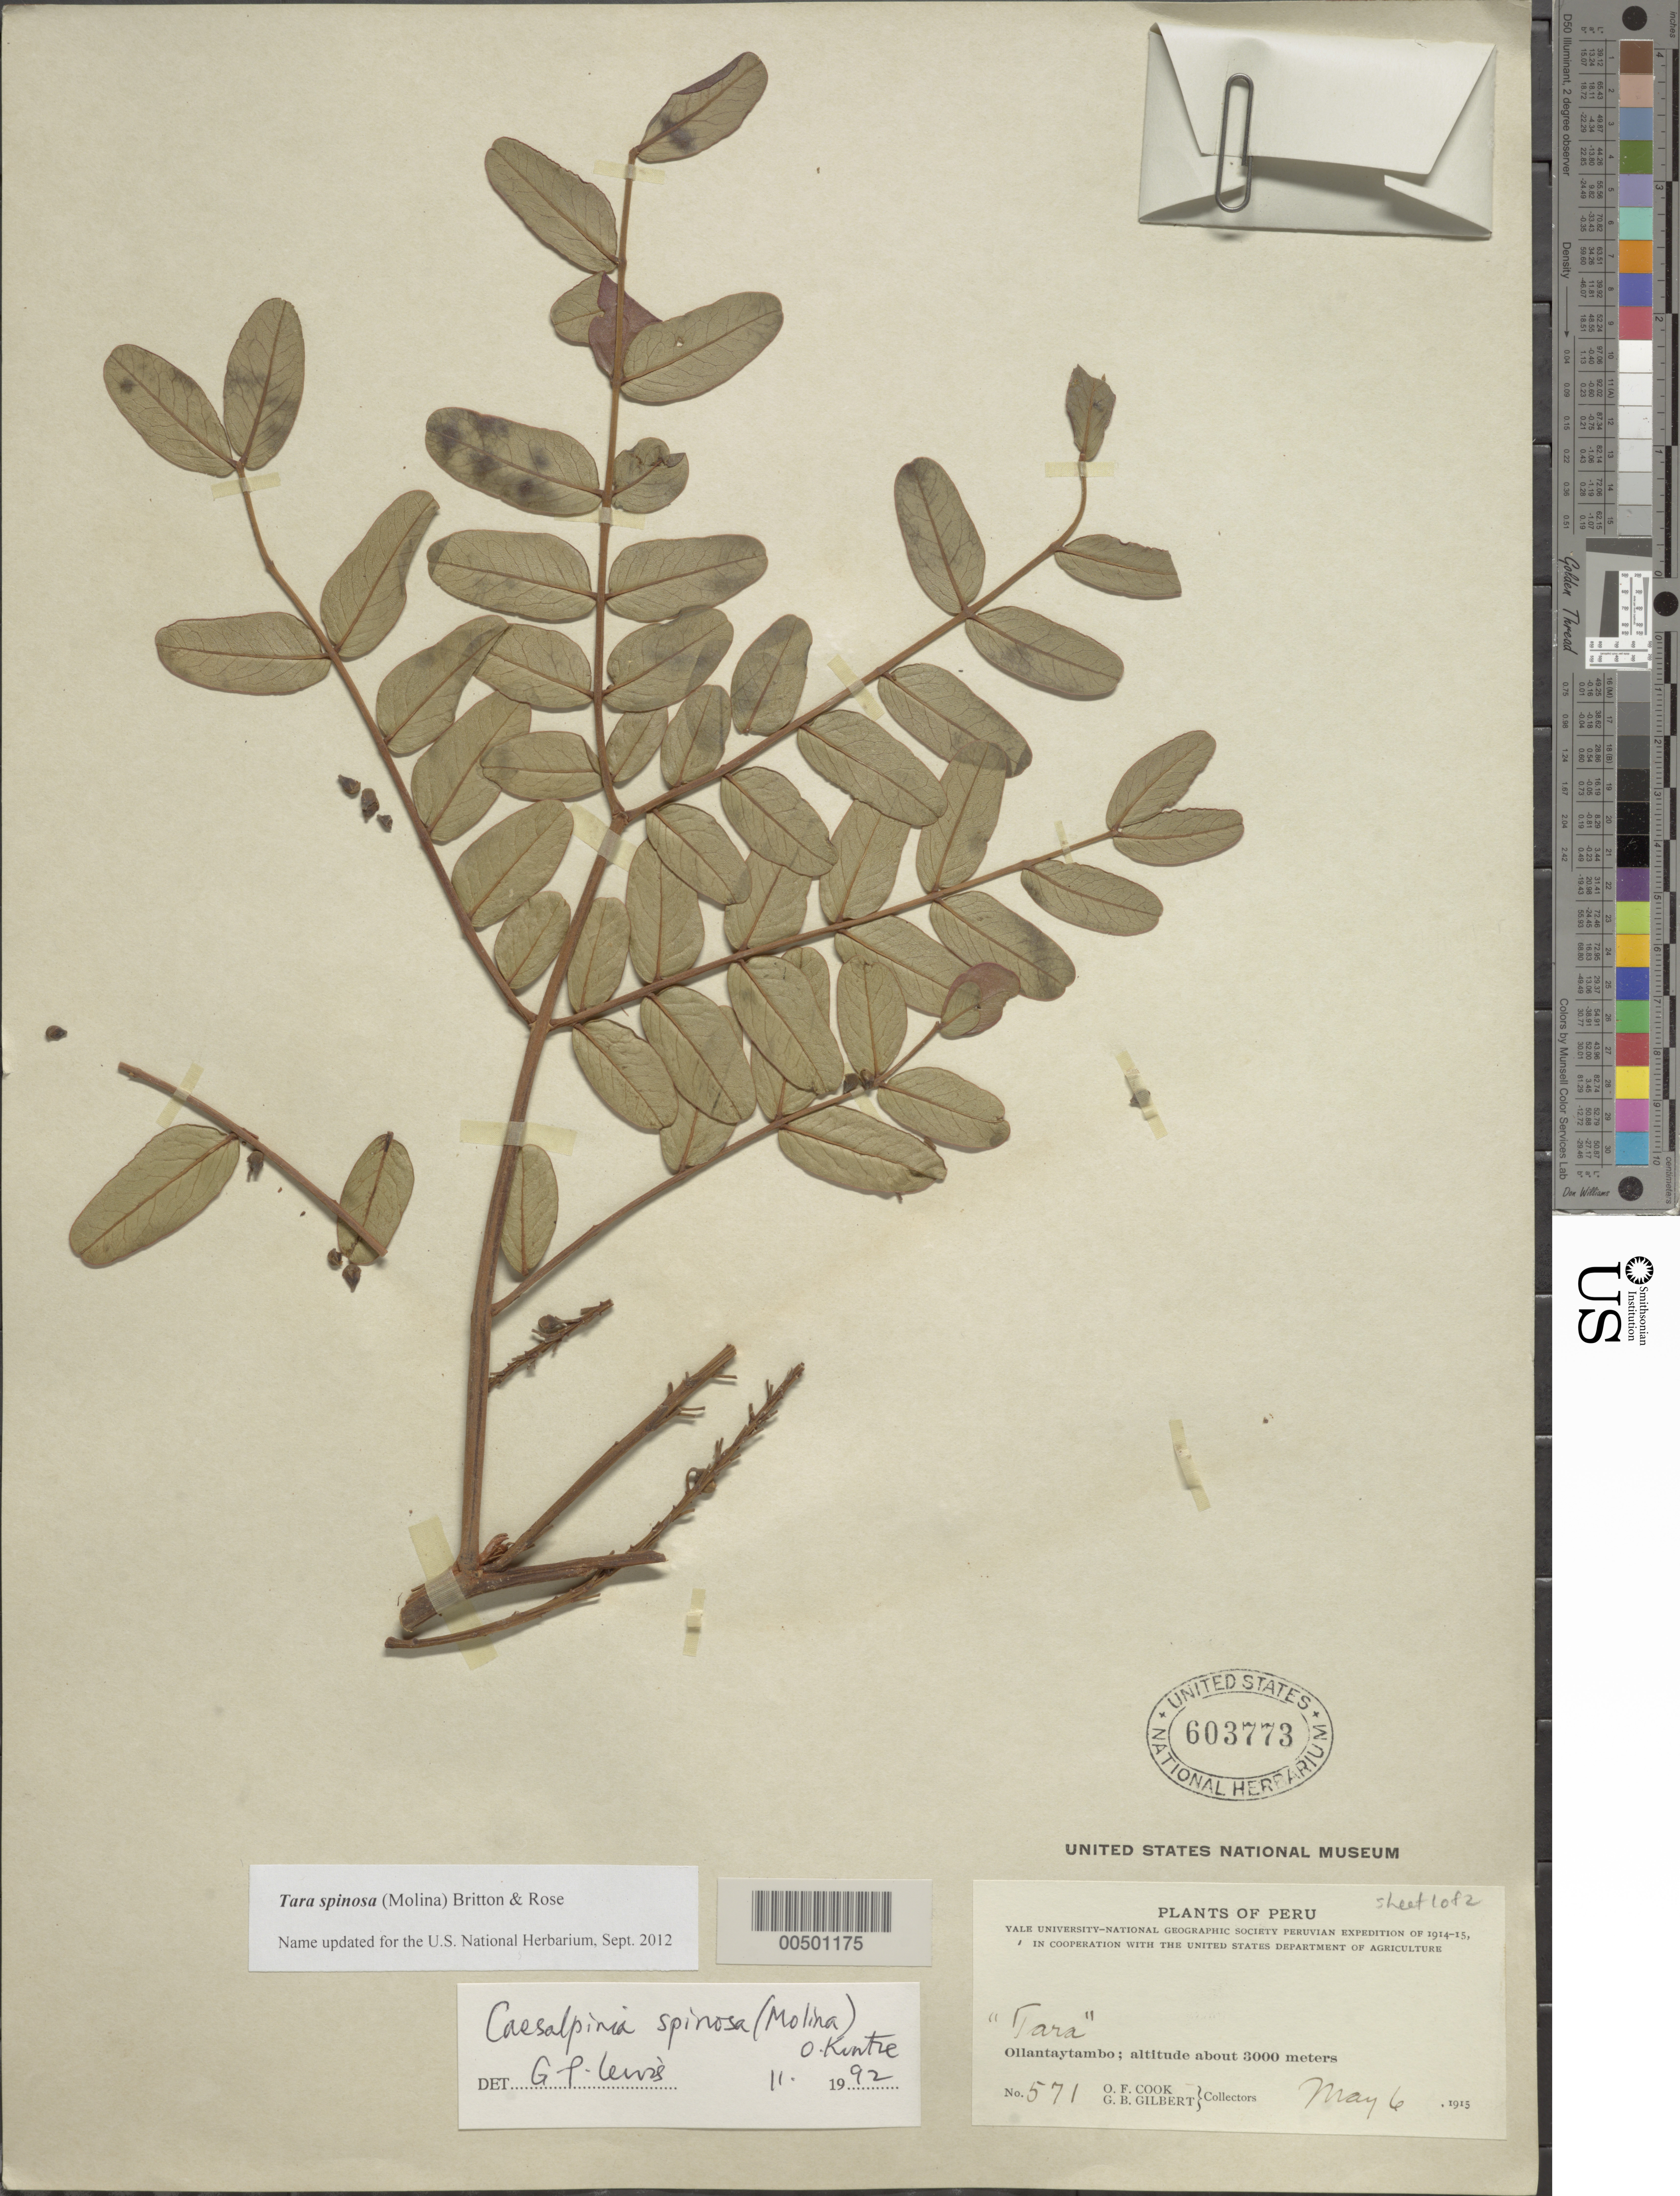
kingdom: Plantae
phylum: Tracheophyta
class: Magnoliopsida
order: Fabales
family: Fabaceae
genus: Tara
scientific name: Tara spinosa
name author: (Molina) Britton & Rose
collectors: O. F. Cook & O. Gilbert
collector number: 571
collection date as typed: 06 May 1915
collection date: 1915-05-06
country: Peru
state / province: Cusco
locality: Ollantaytambo Quito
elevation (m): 3000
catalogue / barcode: US 603773